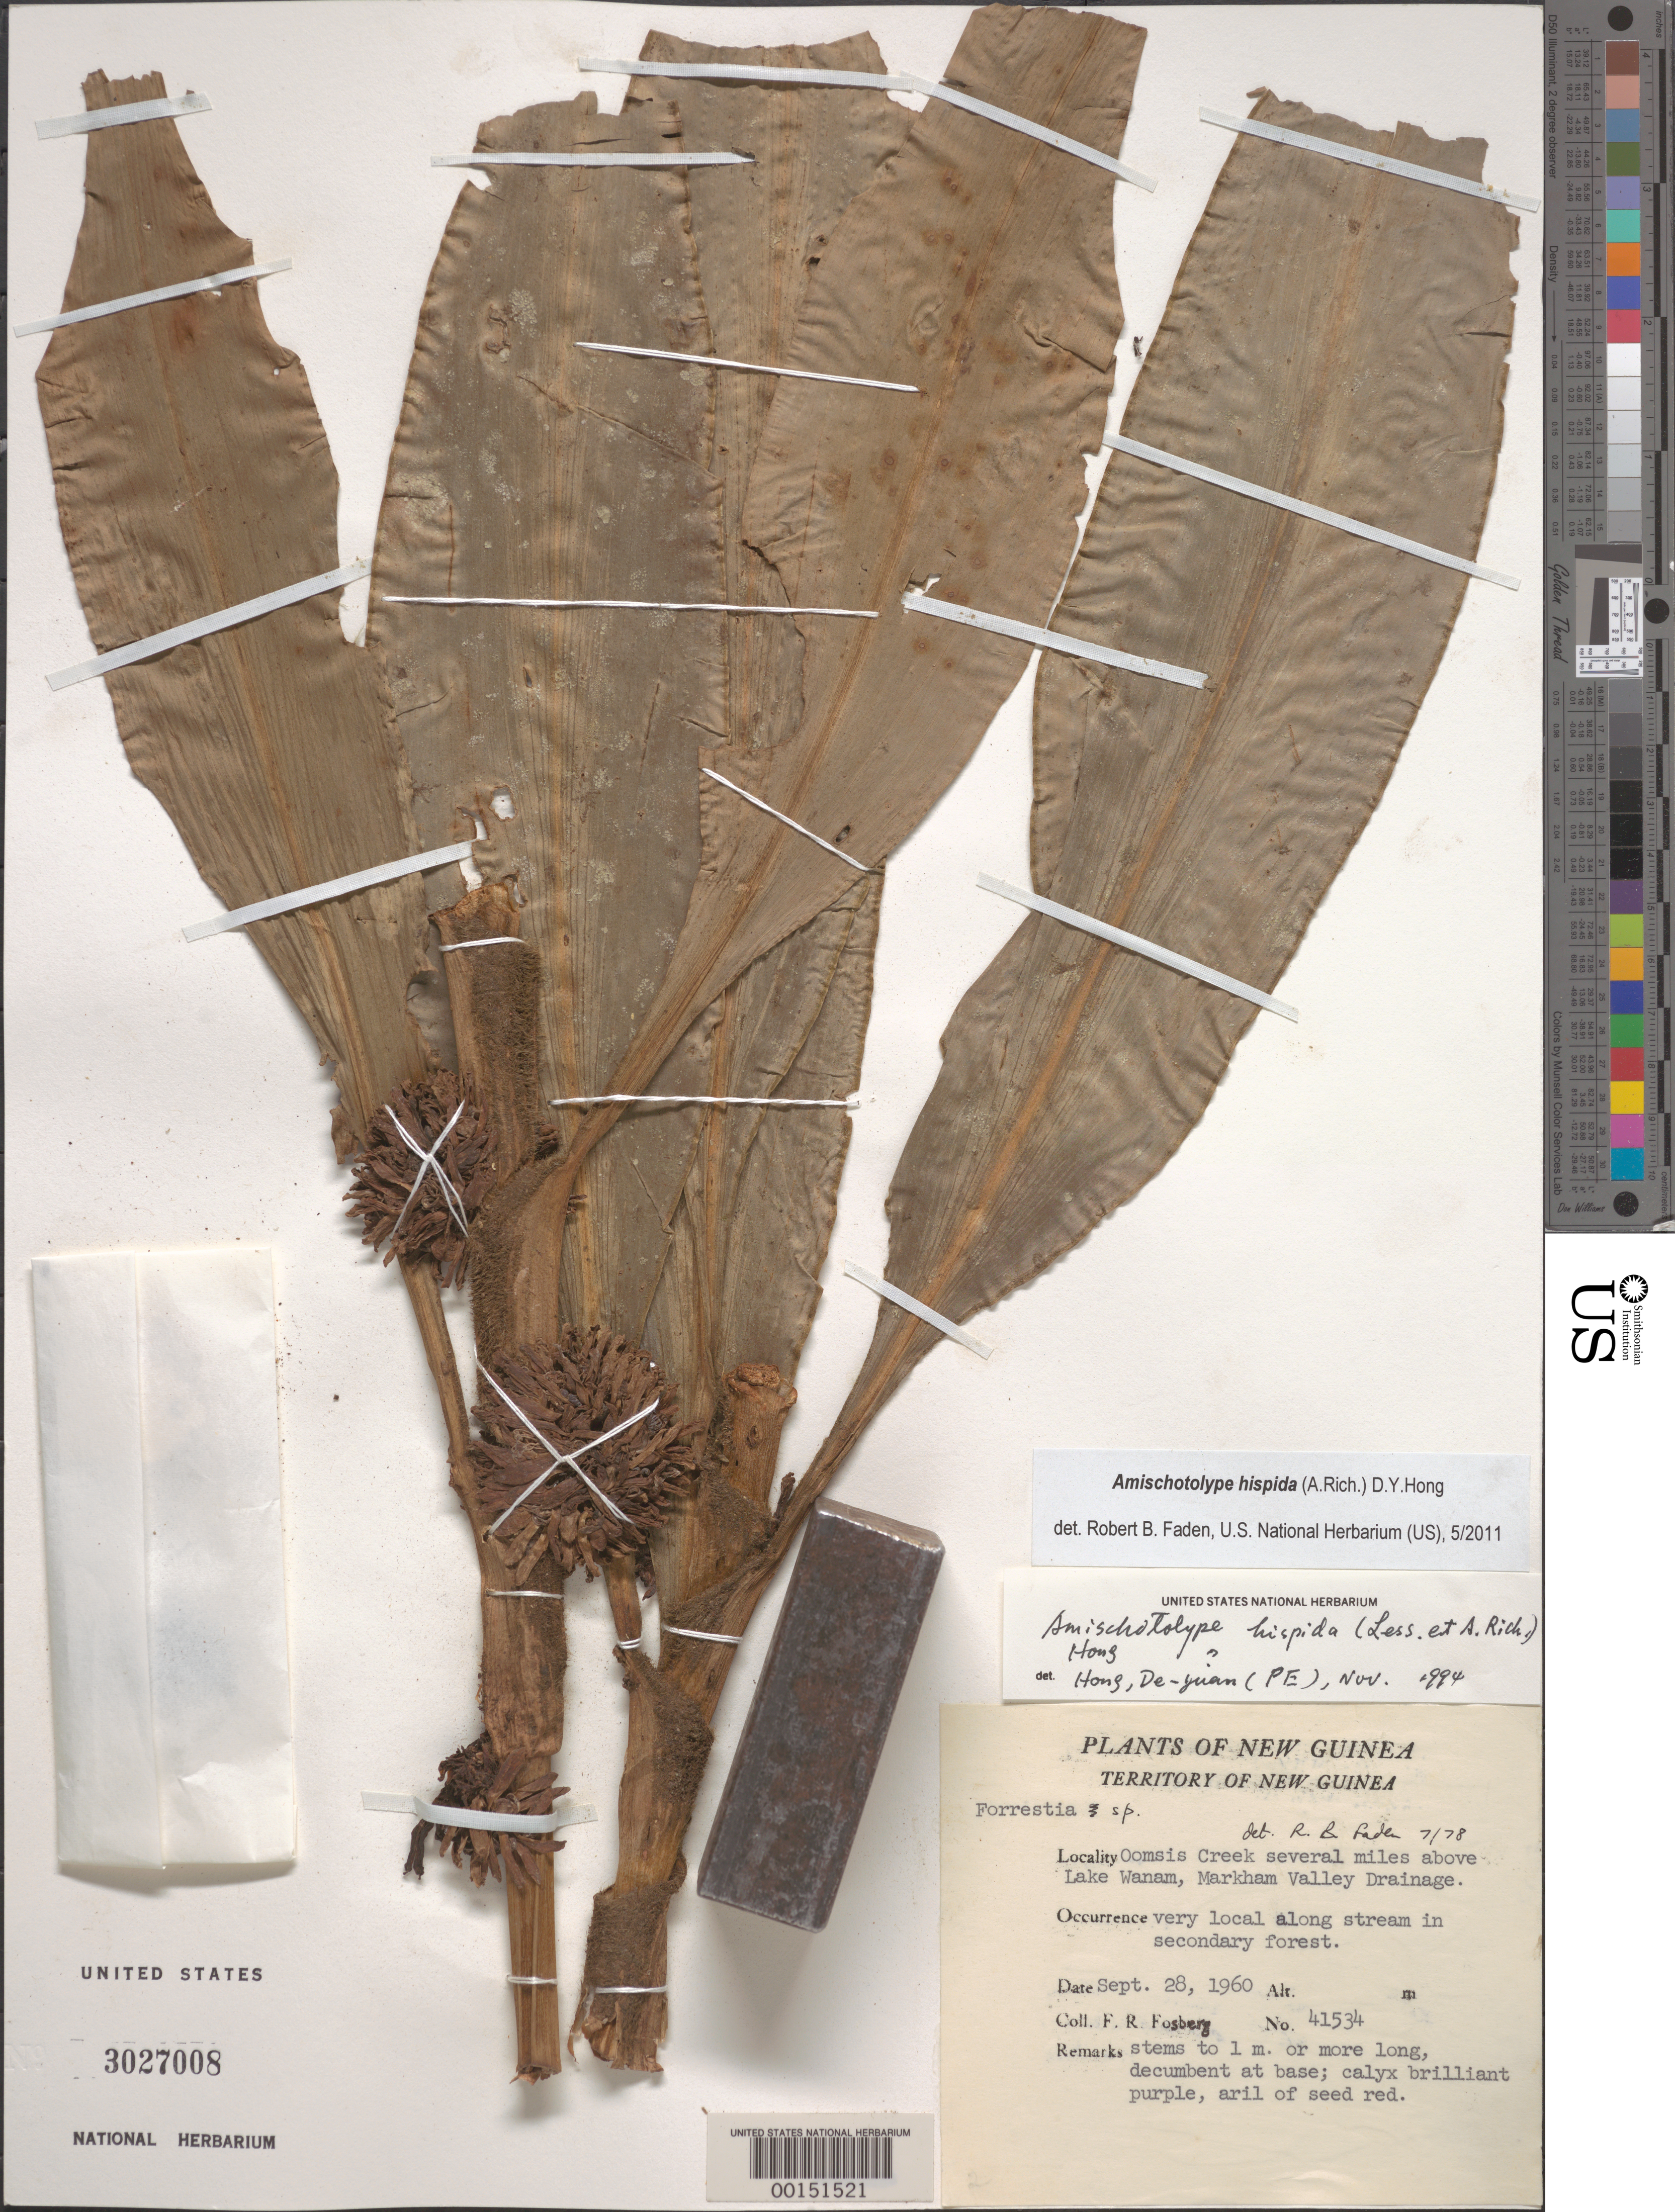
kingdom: Plantae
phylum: Tracheophyta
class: Liliopsida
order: Commelinales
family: Commelinaceae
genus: Amischotolype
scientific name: Amischotolype hispida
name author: (A. Rich.) D.Y. Hong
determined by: Faden, Robert B., (US), Smithsonian Institution - National Museum of Natural History (UNITED STATES)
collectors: F. R. Fosberg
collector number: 41534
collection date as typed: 28 Sep 1960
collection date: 1960-09-28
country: Papua New Guinea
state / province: Morobe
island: New Guinea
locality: Oomsis creek; lake wanam; markham valley drainage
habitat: Stream bank; secondary forest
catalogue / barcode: US 3027008